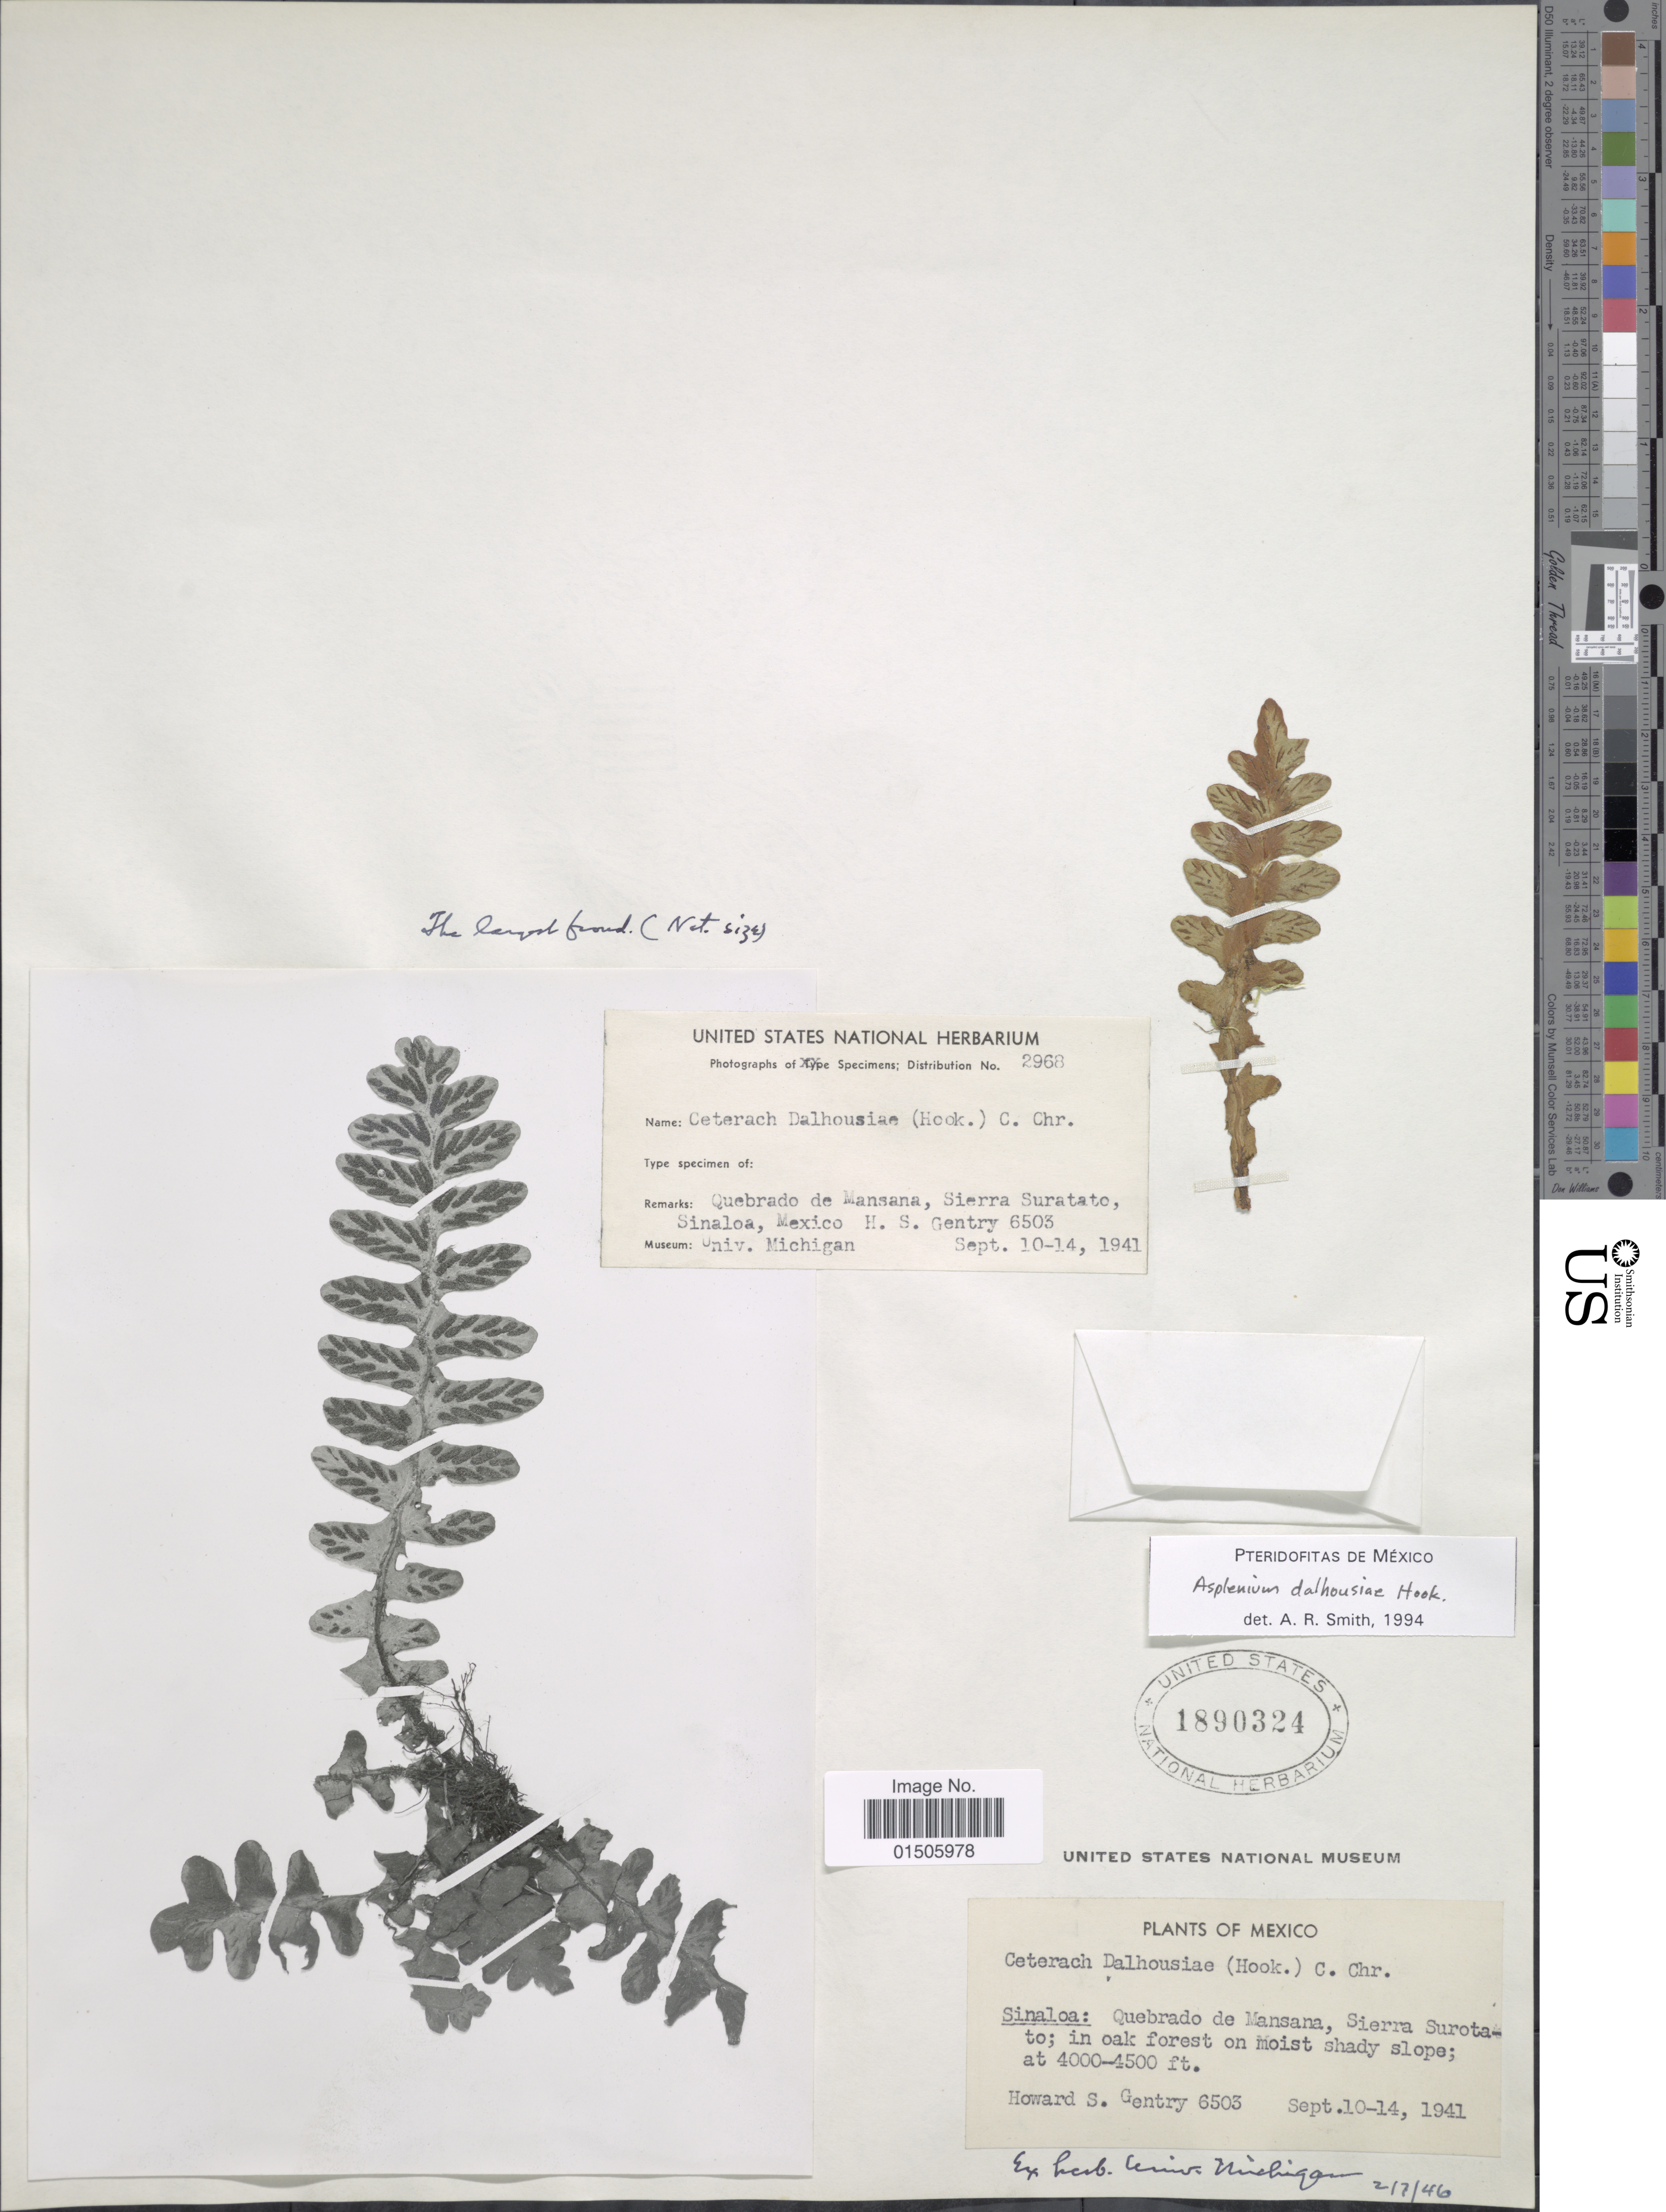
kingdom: Plantae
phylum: Tracheophyta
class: Polypodiopsida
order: Polypodiales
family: Aspleniaceae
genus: Asplenium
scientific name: Asplenium dalhousiae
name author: Hook.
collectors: H. S. Gentry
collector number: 6503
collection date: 1941-09-10/1941-09-14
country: Mexico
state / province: Sinaloa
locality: Quebrado de Mansana, Sierra Surotato; in oak forest on moist shady slope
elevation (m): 1219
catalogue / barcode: US 1890324